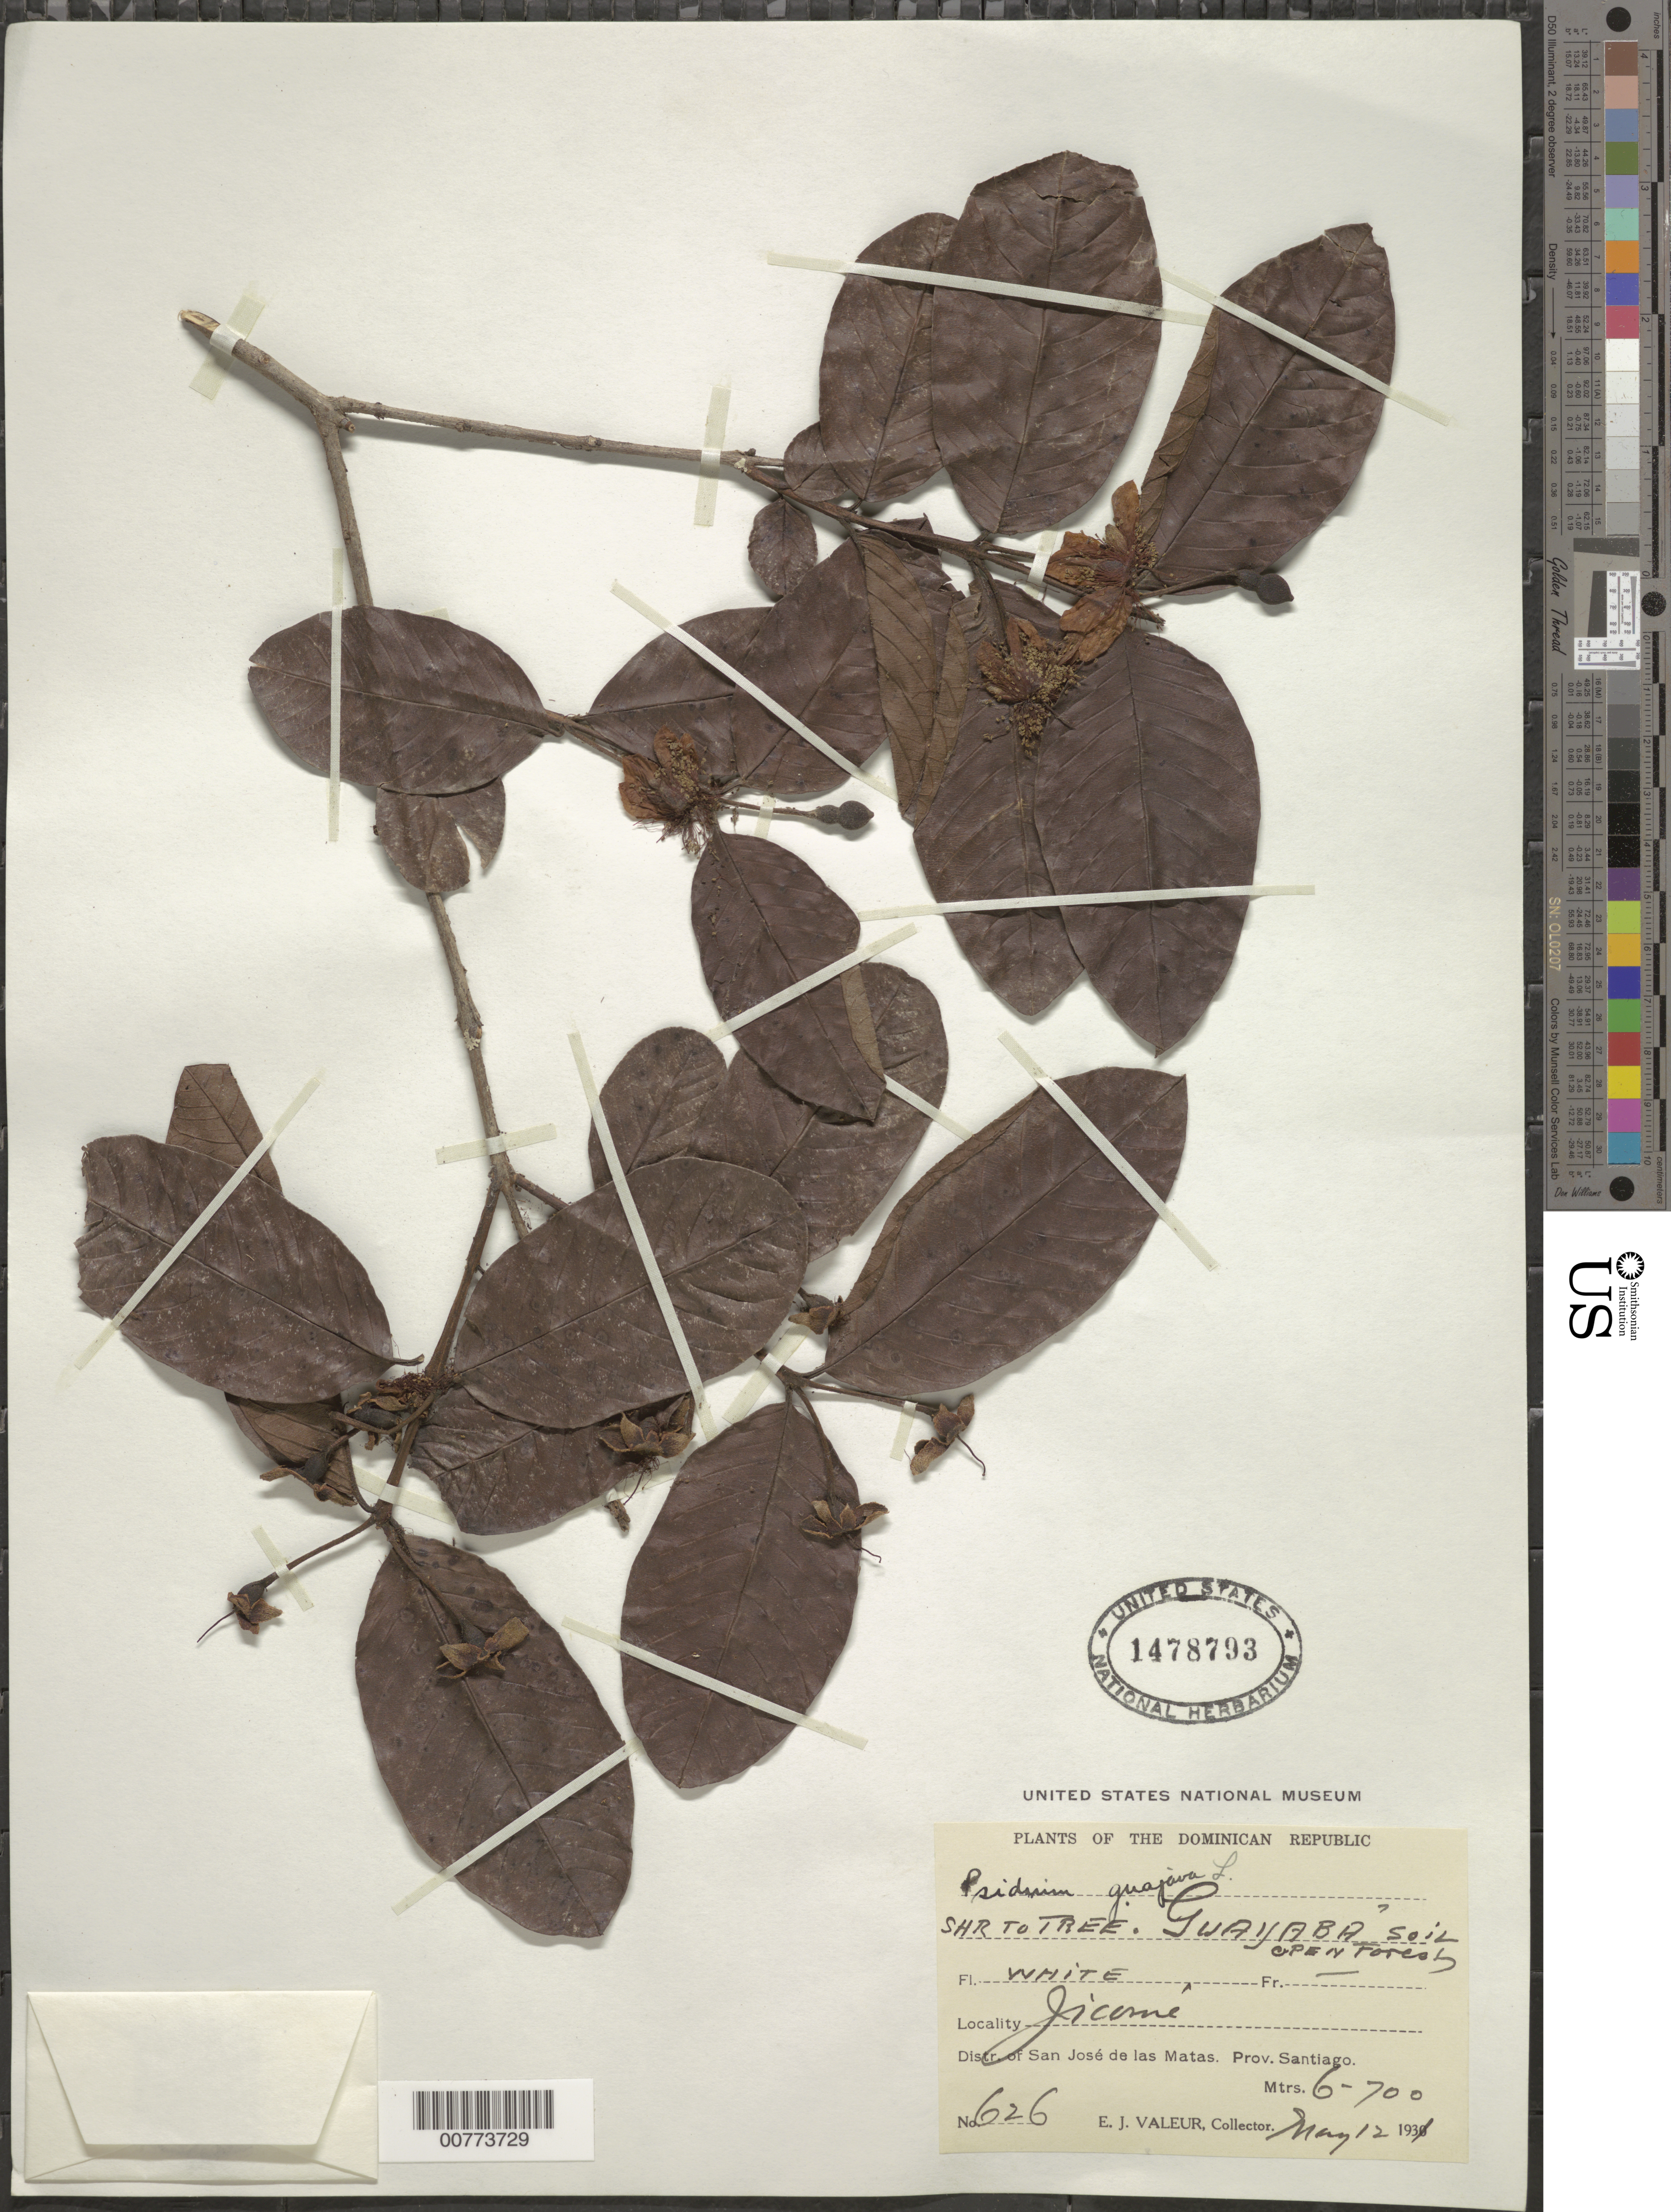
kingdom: Plantae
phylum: Tracheophyta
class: Magnoliopsida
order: Myrtales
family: Myrtaceae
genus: Psidium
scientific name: Psidium guajava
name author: L.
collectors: E. Valeur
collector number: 626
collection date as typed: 12 May 1931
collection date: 1931-05-12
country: Dominican Republic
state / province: Santiago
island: Hispaniola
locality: Distr. of San José de las Matas, Jicomé.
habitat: Open forest.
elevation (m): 600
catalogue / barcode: US 1478793